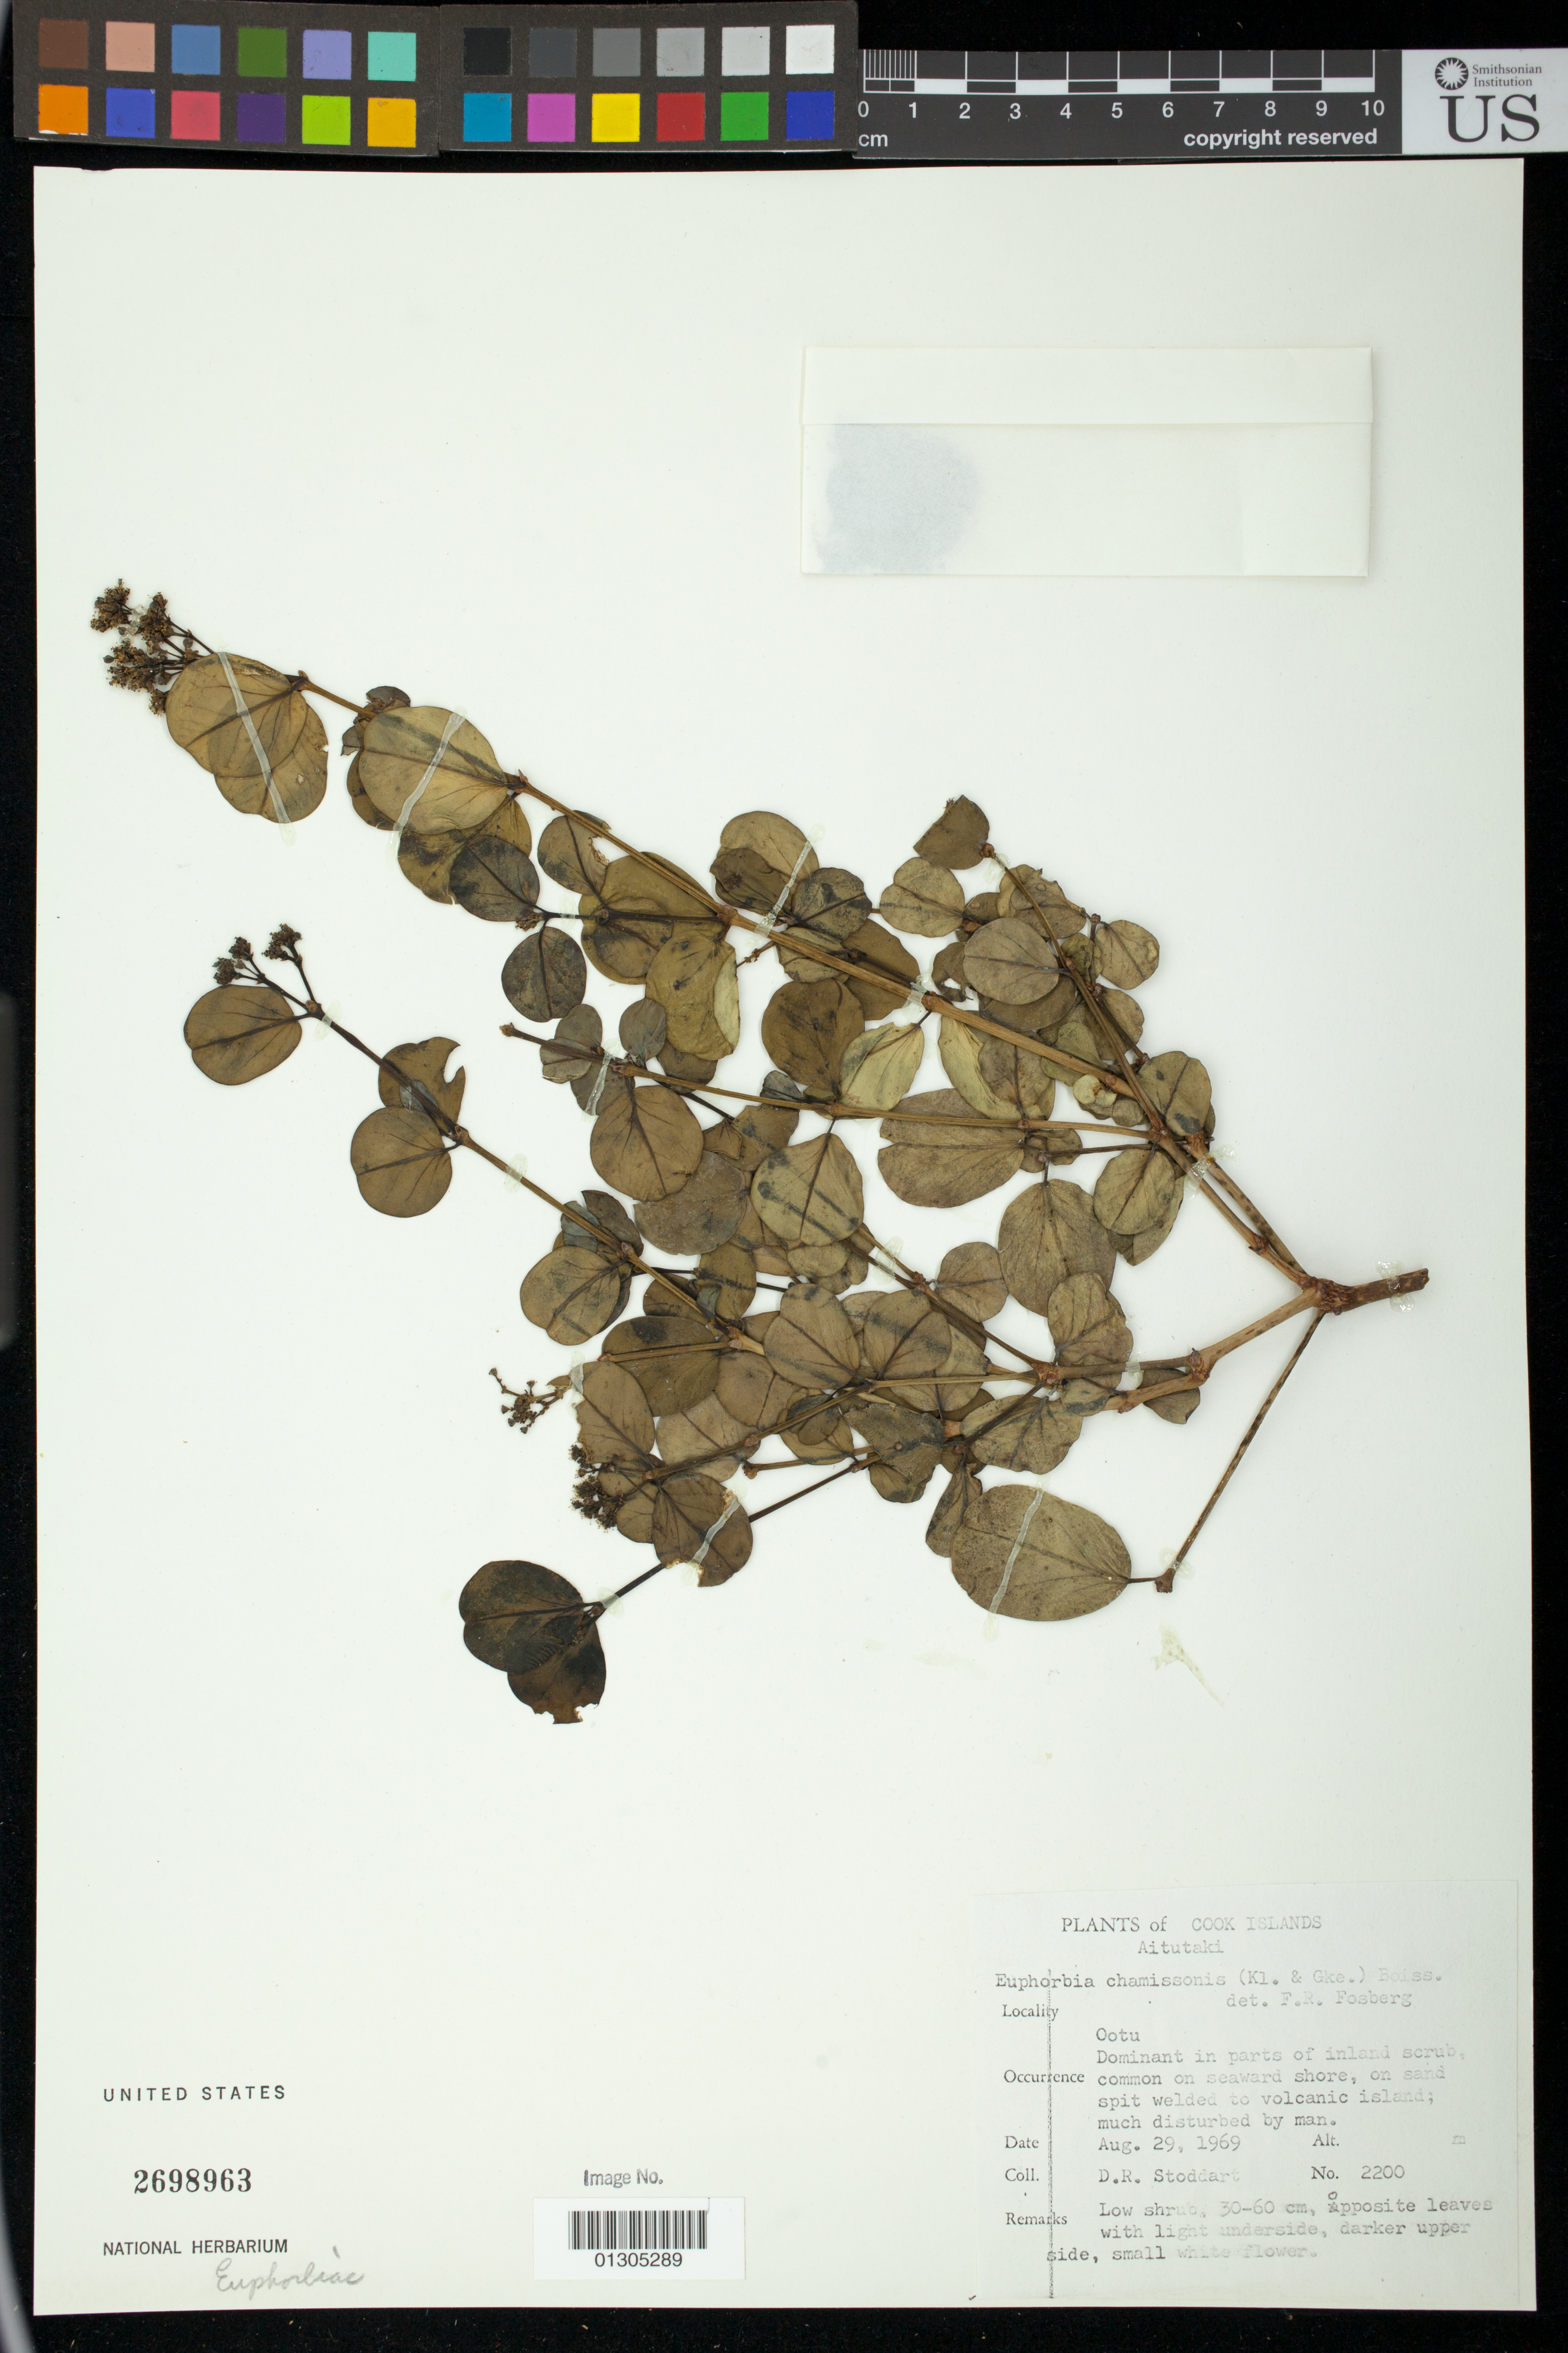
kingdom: Plantae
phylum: Tracheophyta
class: Magnoliopsida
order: Malpighiales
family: Euphorbiaceae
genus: Chamaesyce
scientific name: Chamaesyce atoto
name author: (G. Forst.) Croizat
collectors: D. R. Stoddart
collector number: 2200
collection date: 1969-08-29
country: Cook Islands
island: Aitutaki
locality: Ootu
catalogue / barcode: US 2698963